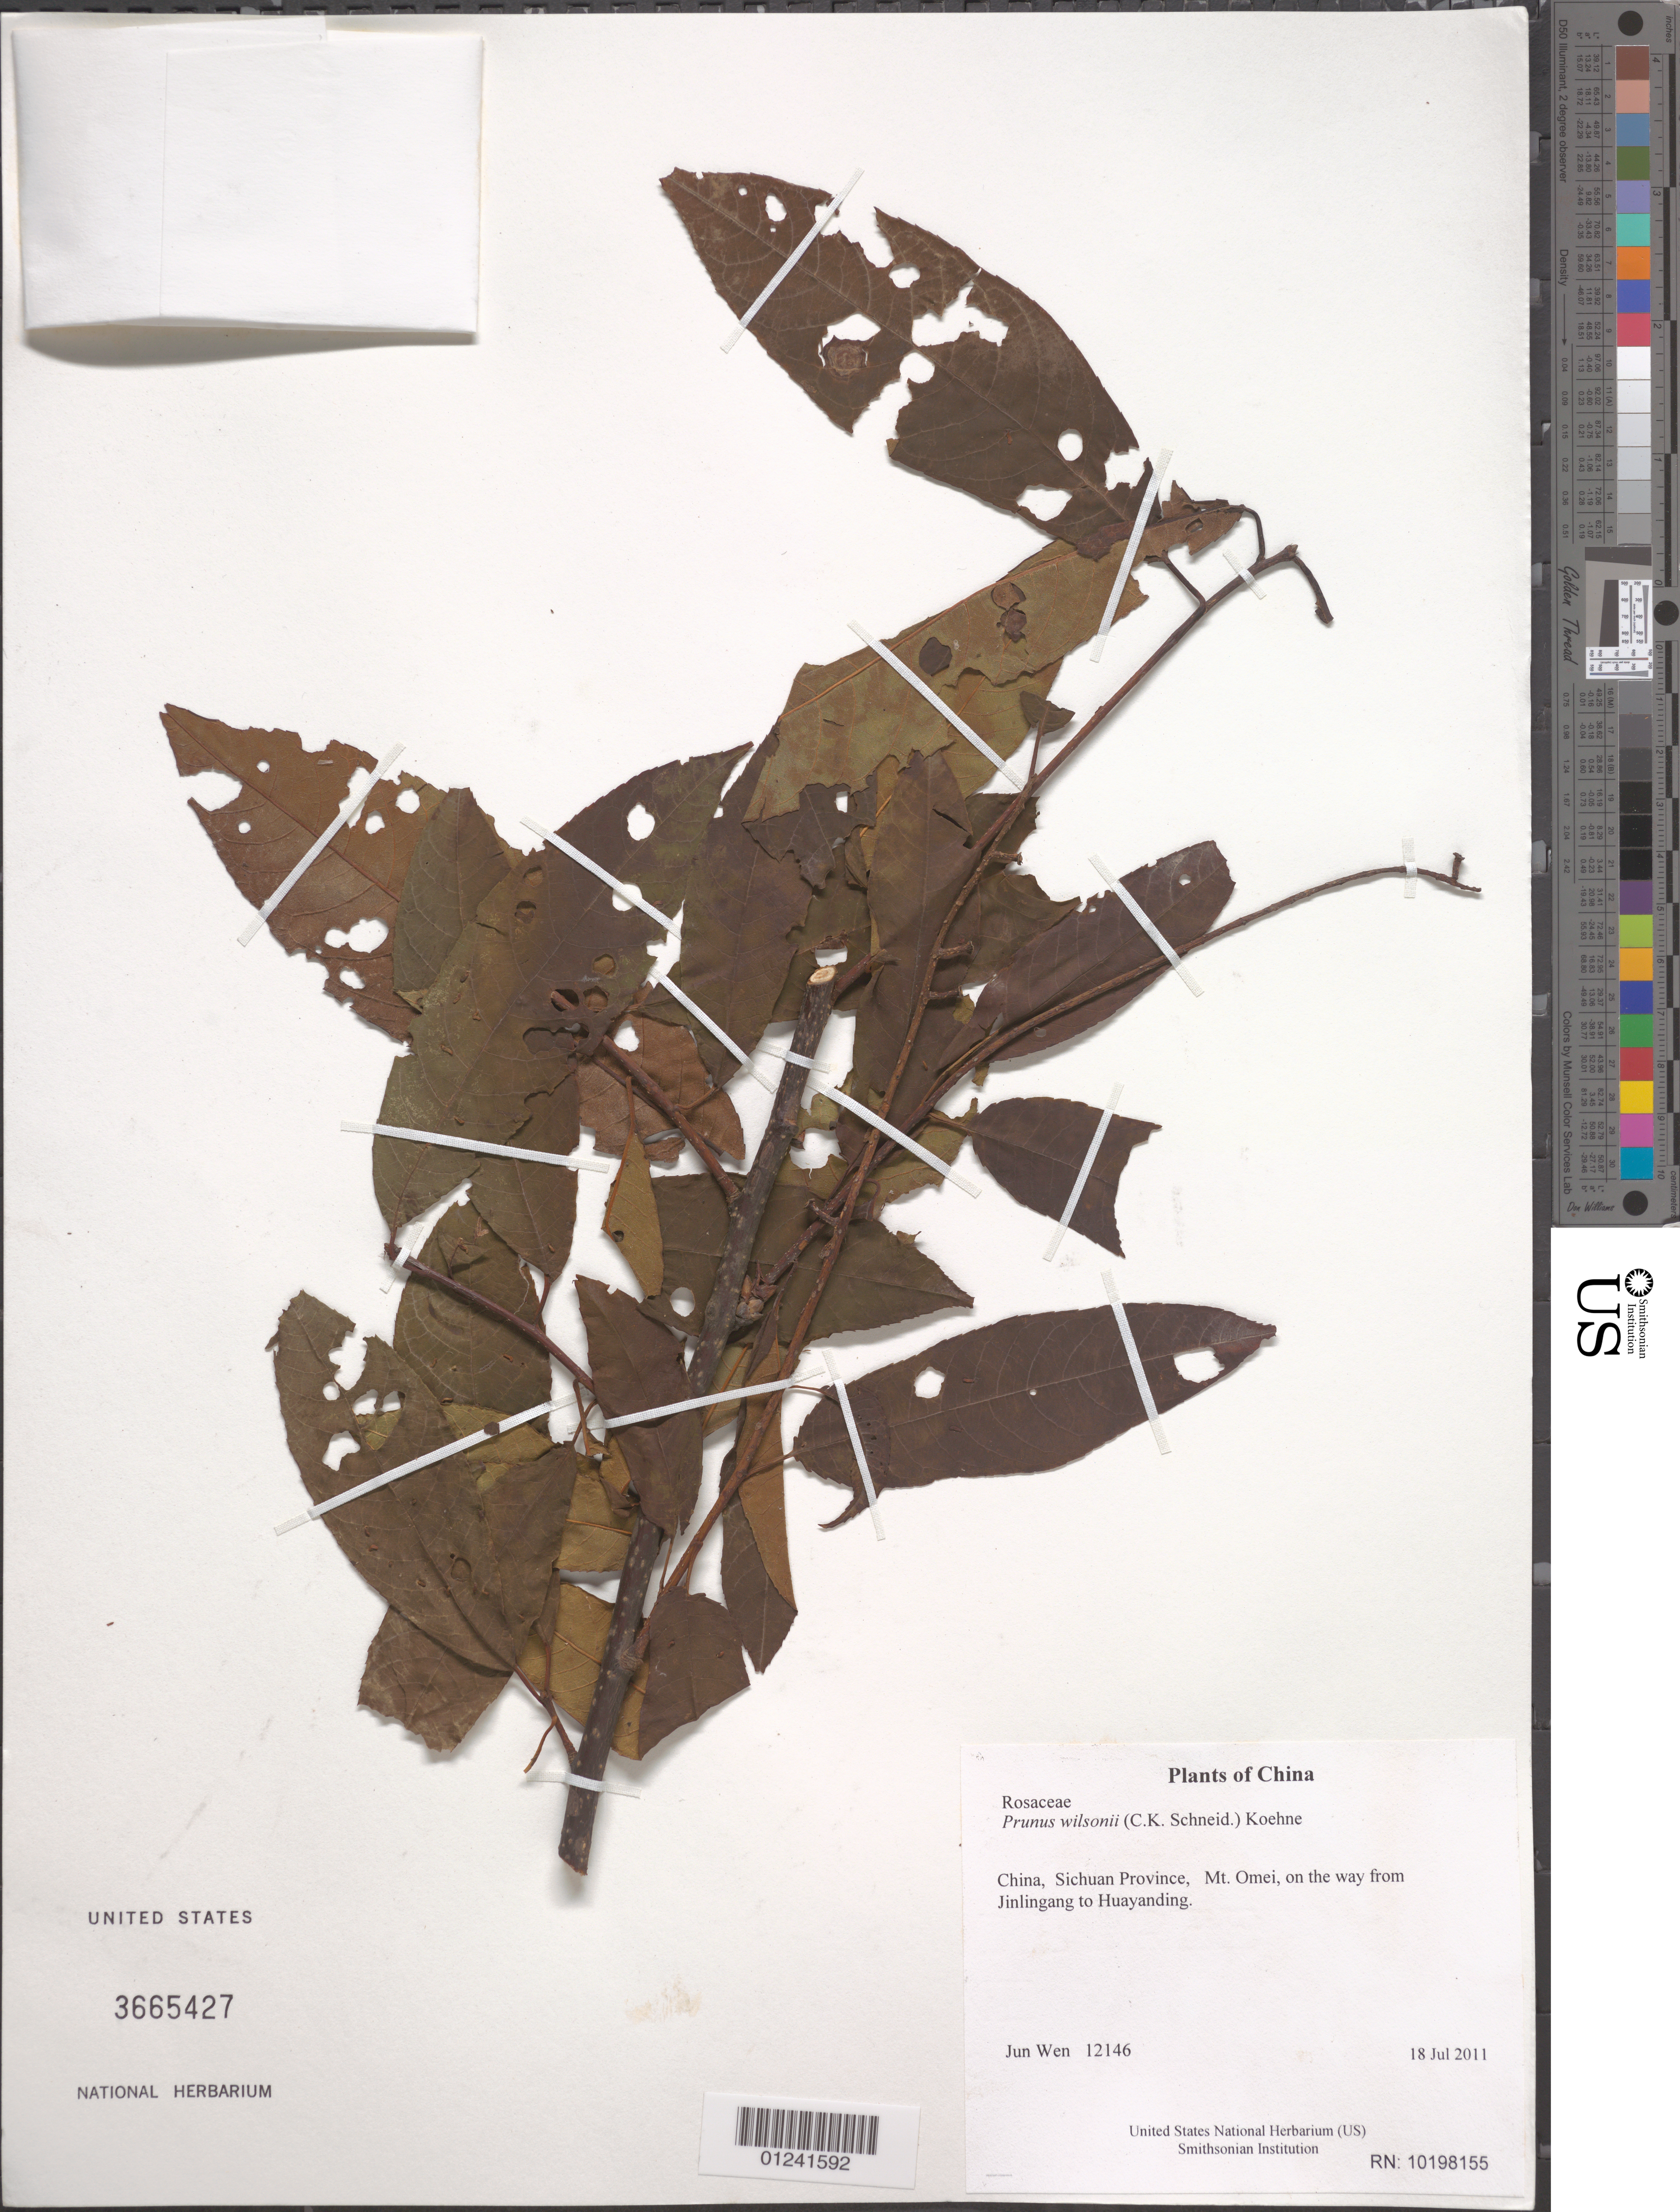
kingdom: Plantae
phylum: Tracheophyta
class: Magnoliopsida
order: Rosales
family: Rosaceae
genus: Prunus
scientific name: Prunus wilsonii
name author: (C.K. Schneid.) Koehne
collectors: J. Wen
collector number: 12146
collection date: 2011-07-18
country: China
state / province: Sichuan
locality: Mt. Omei, on the way from Jinlingang to Huayanding.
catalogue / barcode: US 3665427